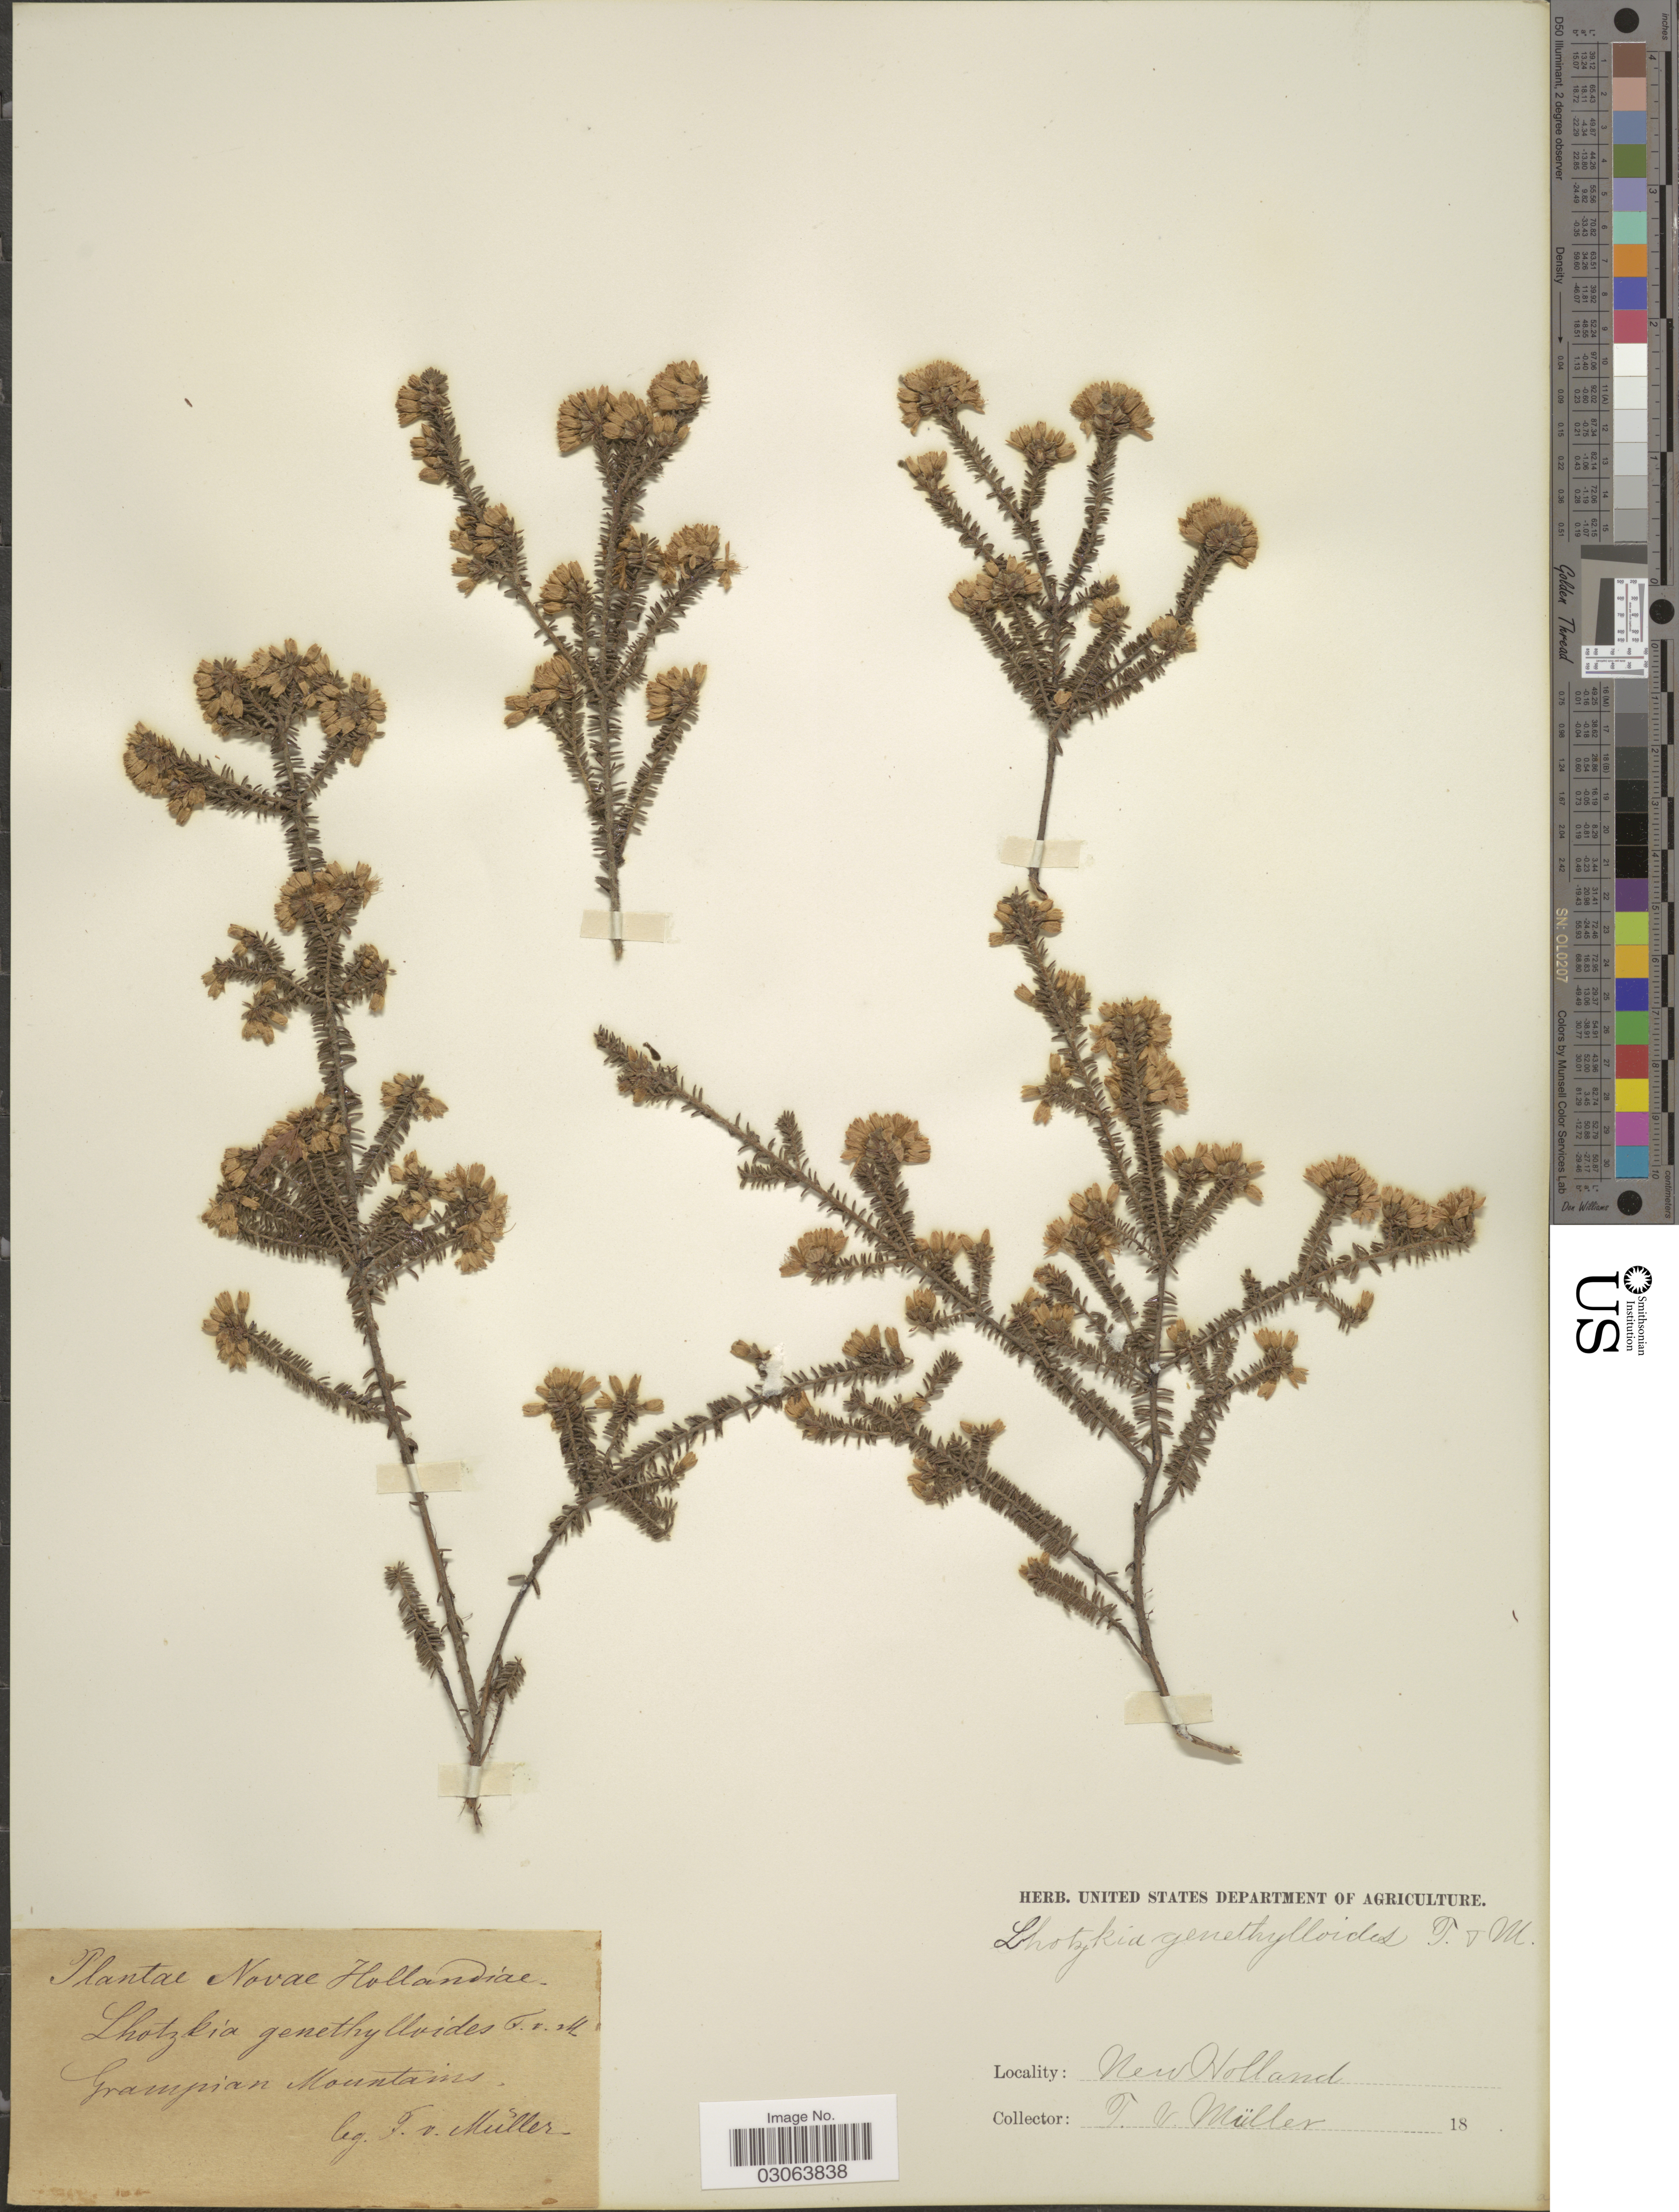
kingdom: Plantae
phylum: Tracheophyta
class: Magnoliopsida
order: Myrtales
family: Myrtaceae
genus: Calytrix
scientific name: Calytrix alpestris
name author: Court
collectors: F. V. Muller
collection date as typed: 18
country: Australia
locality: New Holland, Grampian Mountains.